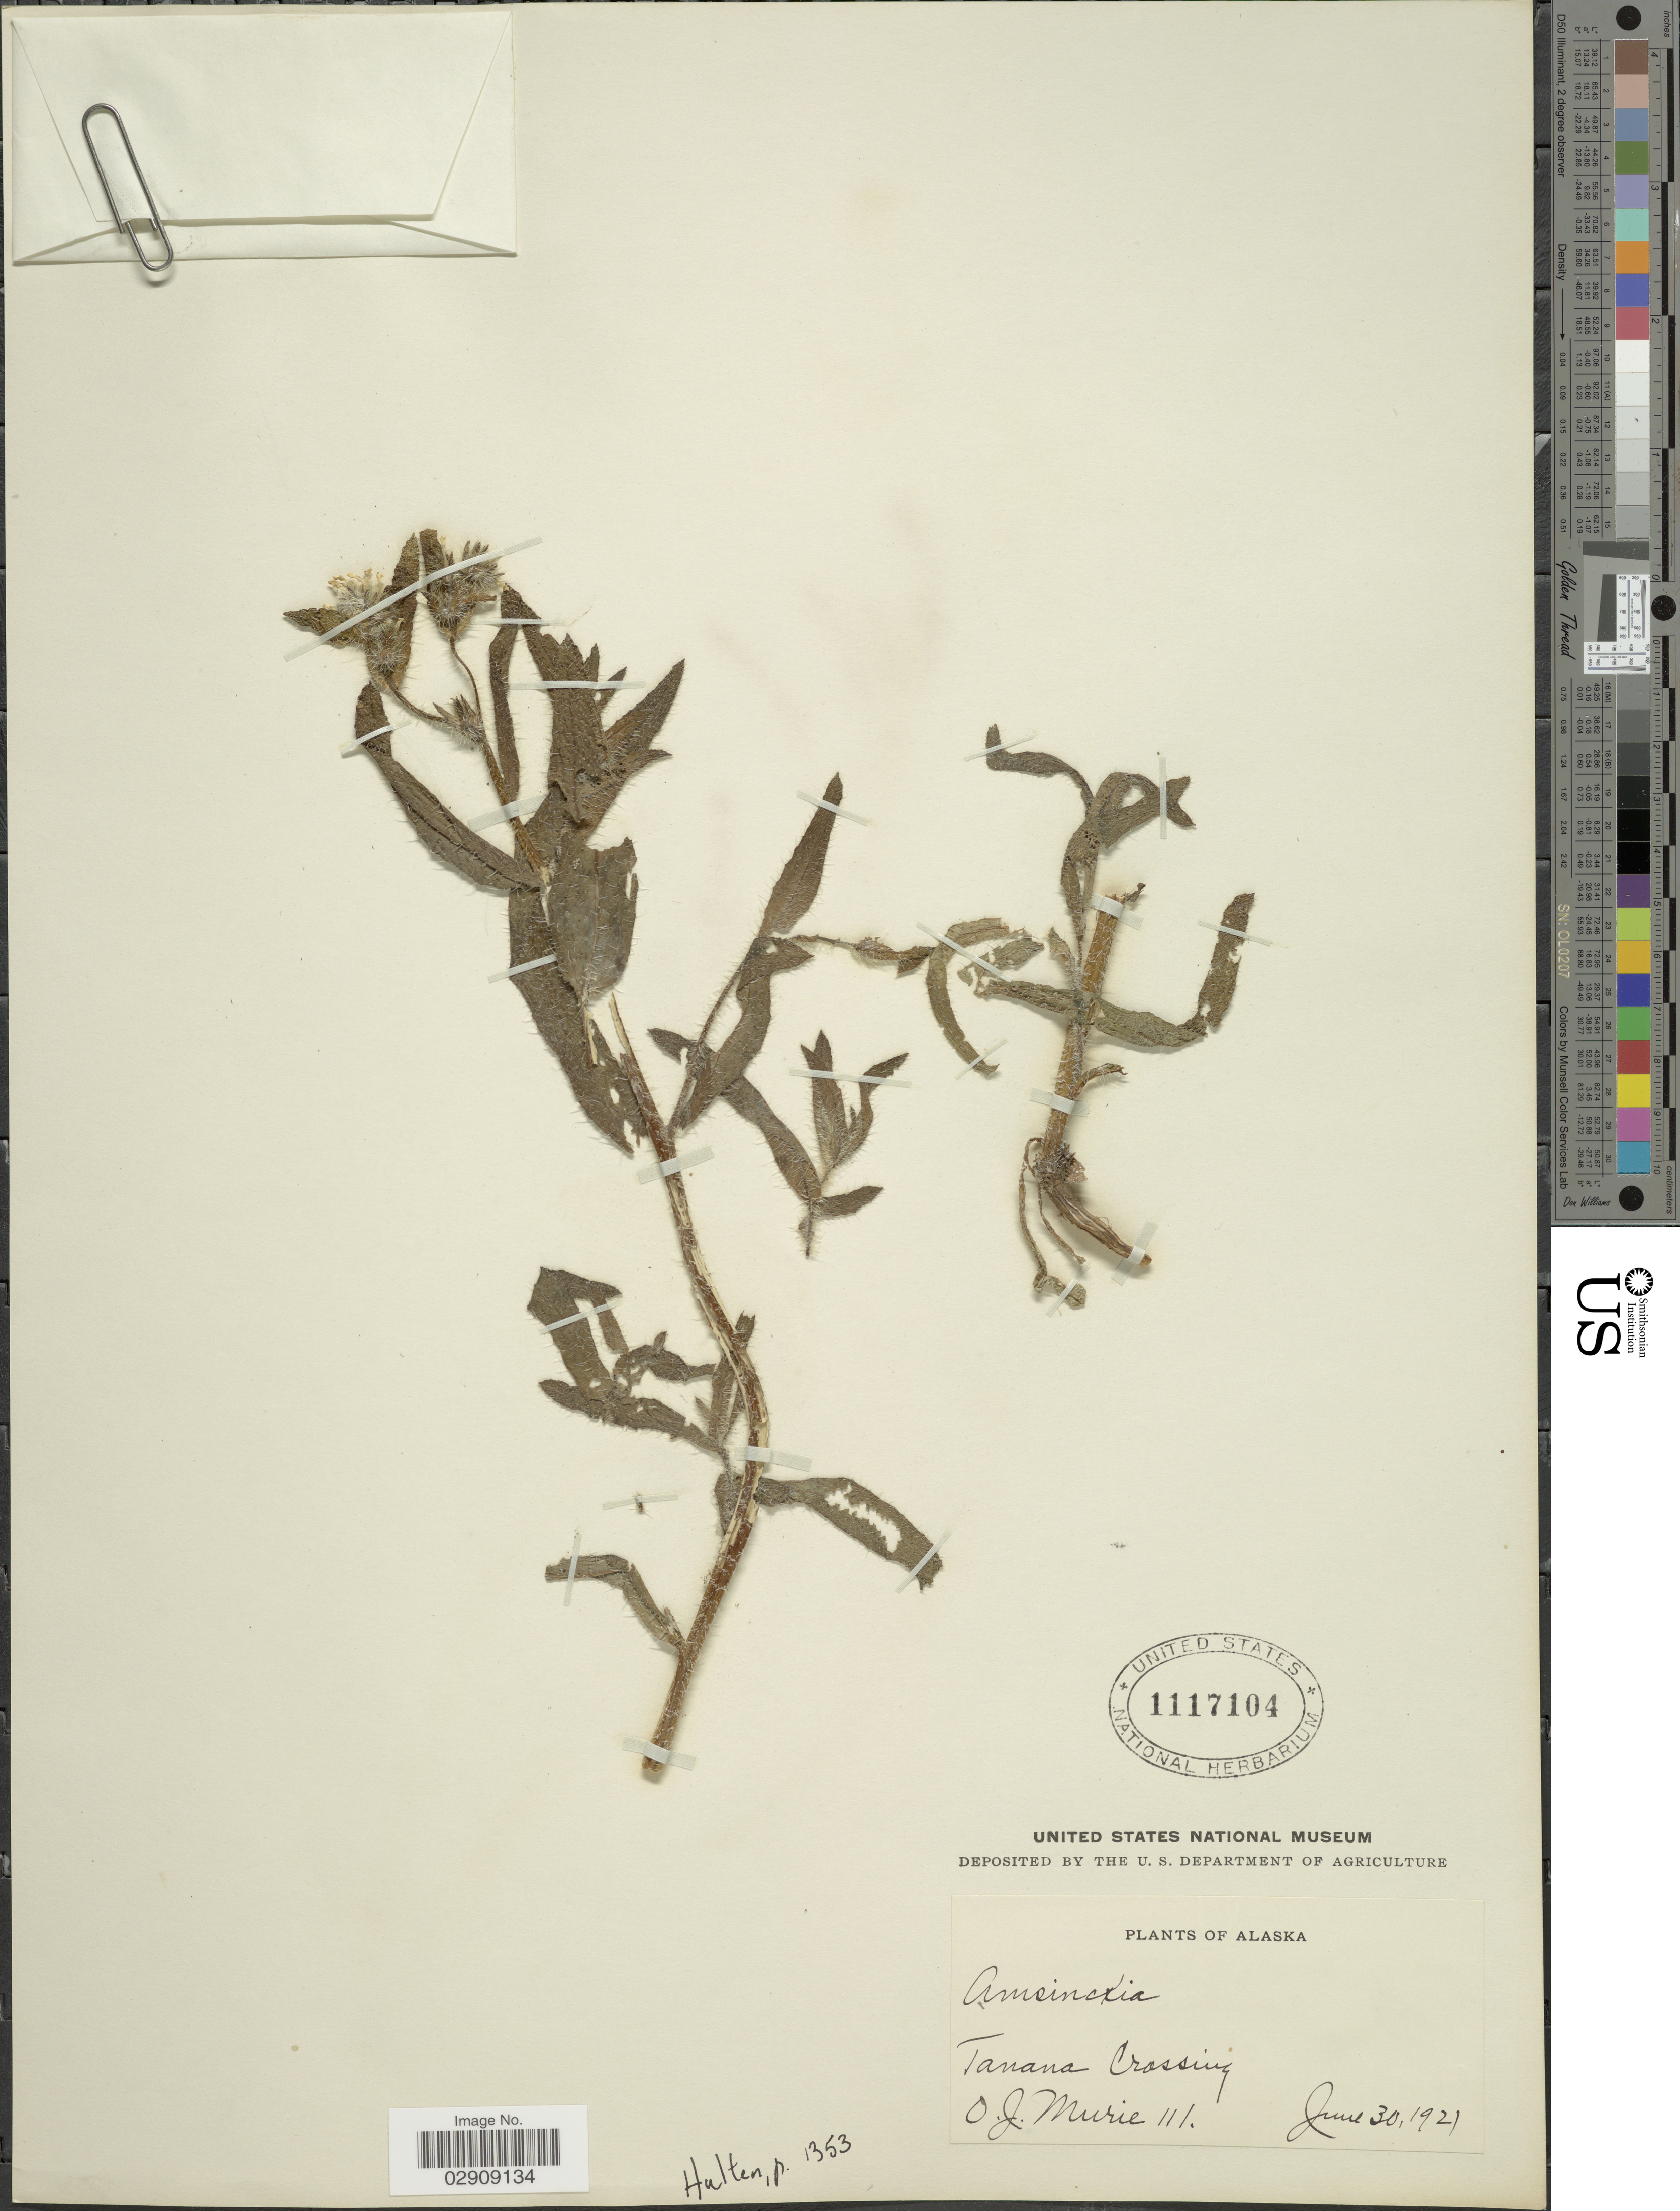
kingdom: Plantae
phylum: Tracheophyta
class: Magnoliopsida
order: Boraginales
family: Boraginaceae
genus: Amsinckia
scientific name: Amsinckia lycopsoides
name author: Lehm.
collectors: O. Murie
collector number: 111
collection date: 1921-06-30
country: United States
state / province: Alaska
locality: Tanana Crossing.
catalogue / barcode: US 1117104